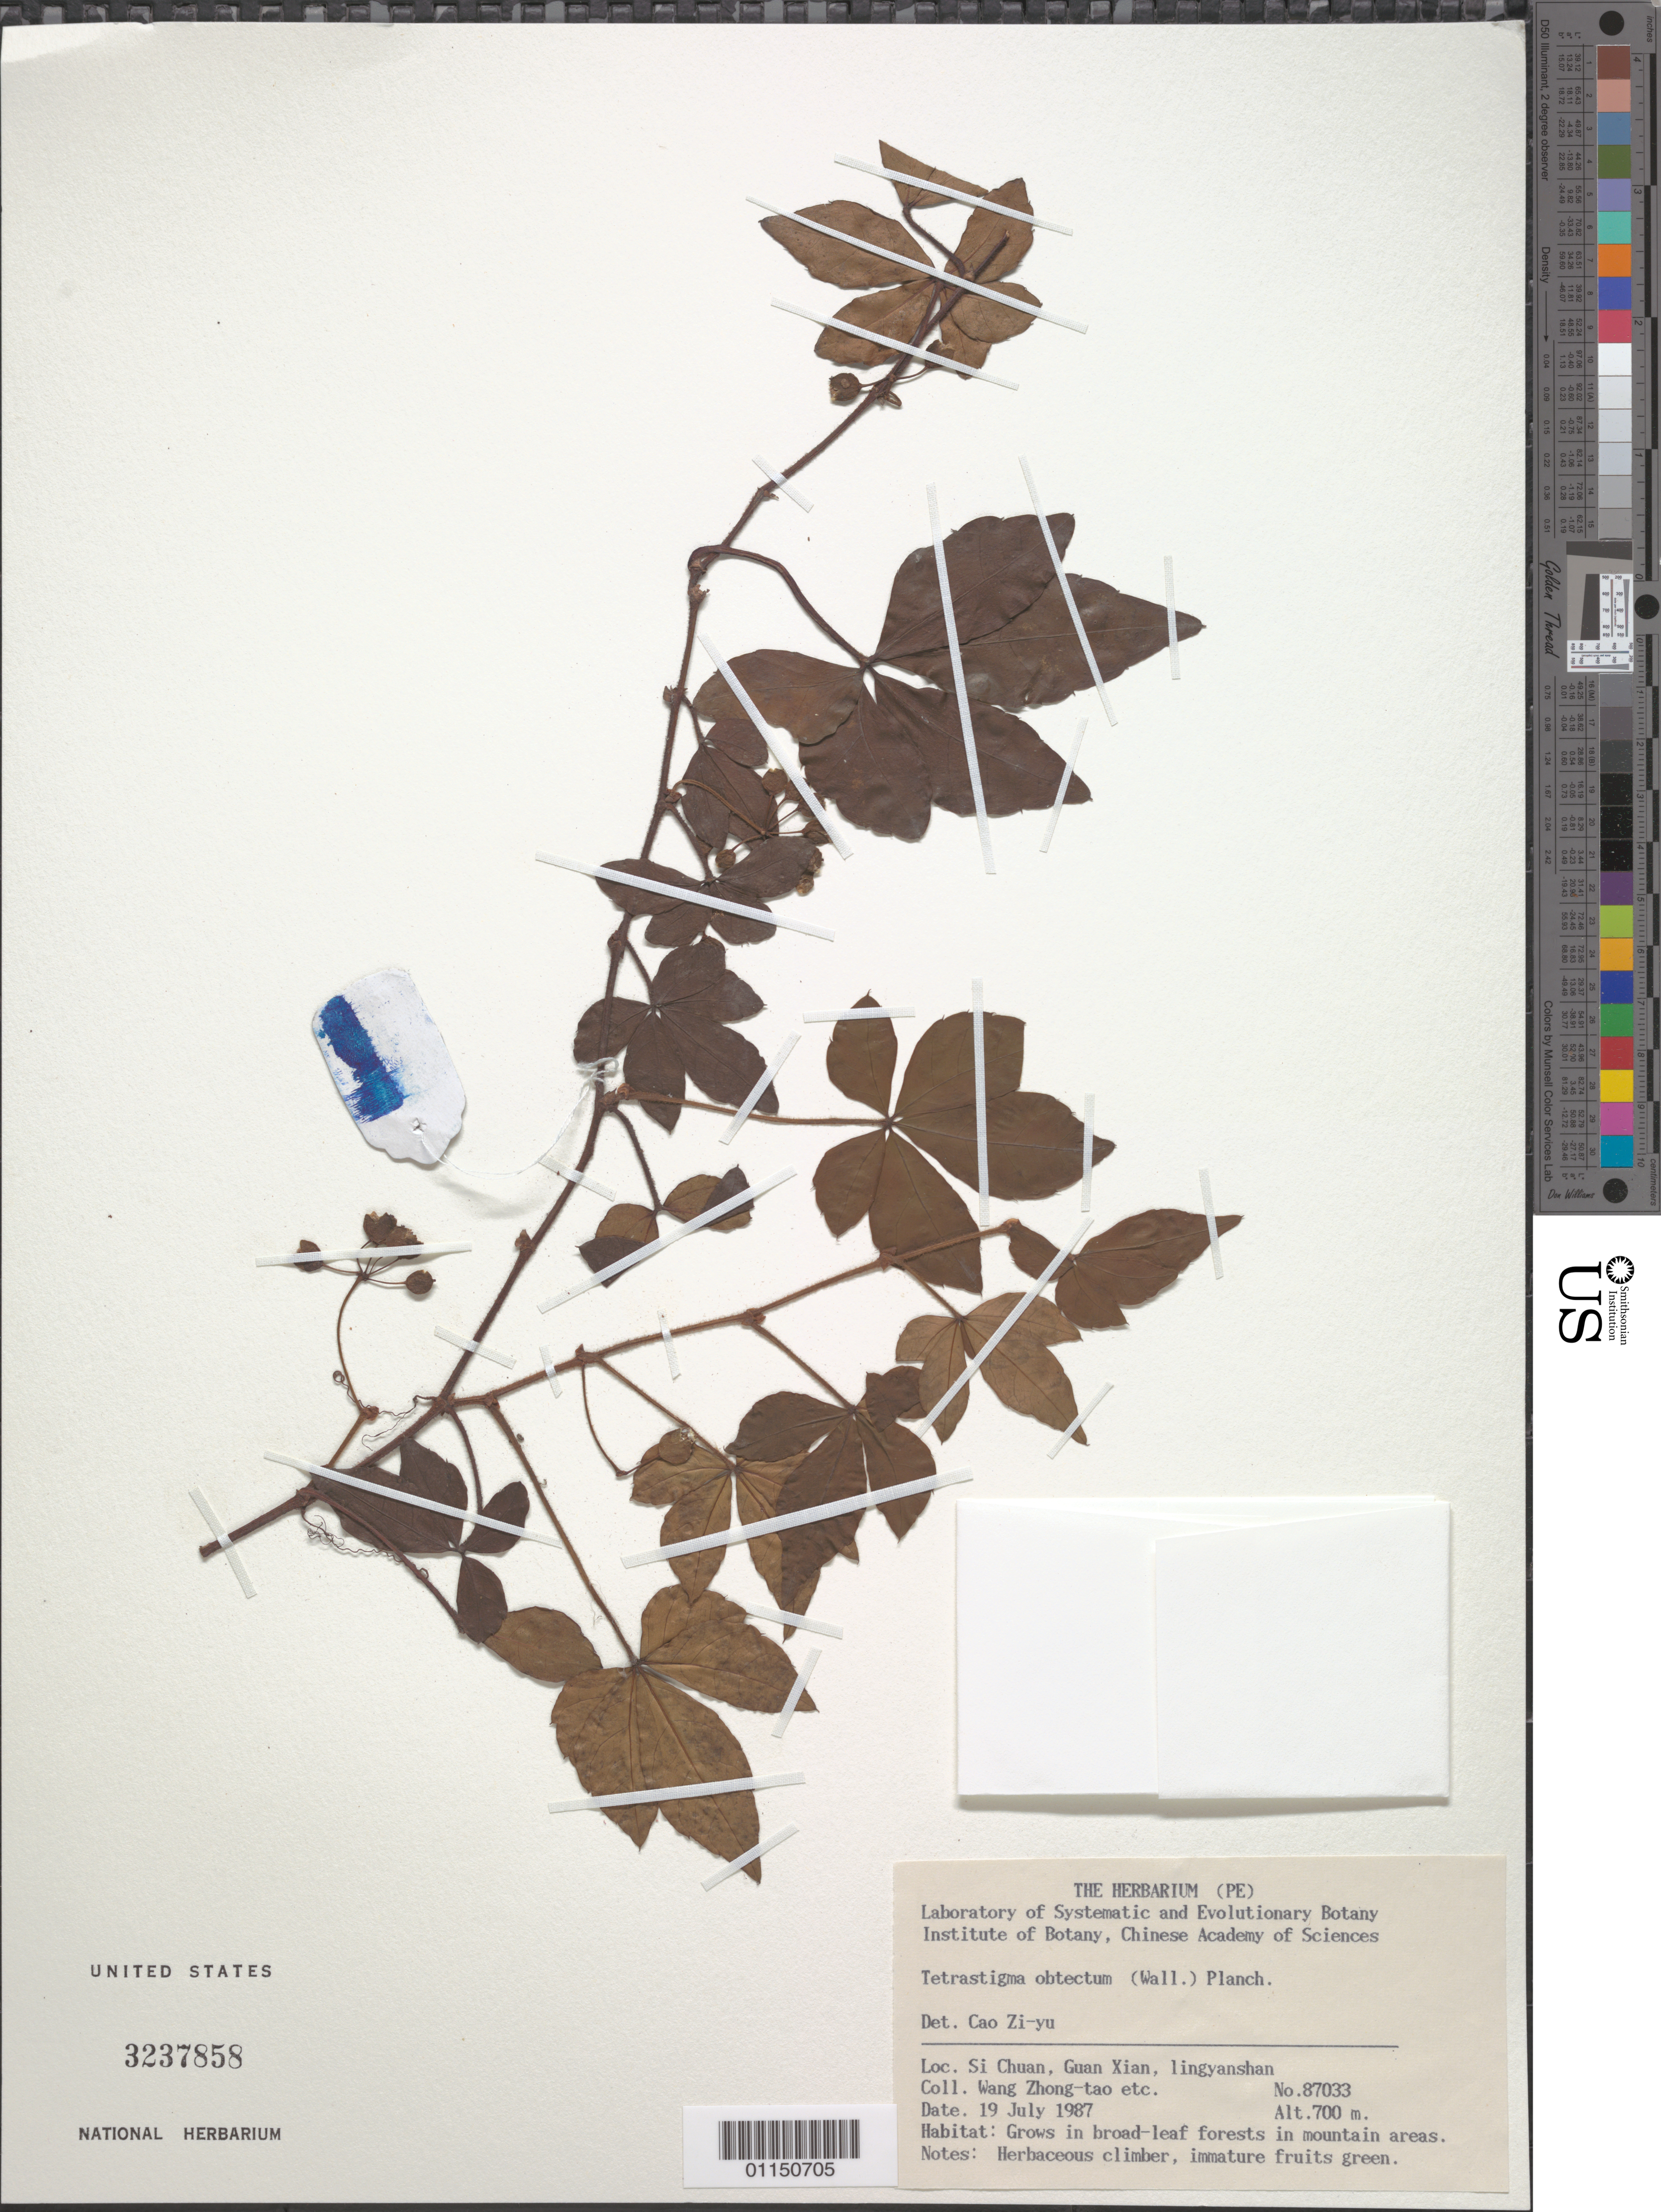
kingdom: Plantae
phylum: Tracheophyta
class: Magnoliopsida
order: Vitales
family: Vitaceae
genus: Tetrastigma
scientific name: Tetrastigma obtectum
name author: (Wall. ex Laws.) Planch. ex Franch.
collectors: W. Zhong-Tao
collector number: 87033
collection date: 1987-07-19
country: China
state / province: Sichuan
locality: Guan Xian, lingyanshan.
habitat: Grows in broad-leaf forests in mountain area. Herbaceous climber.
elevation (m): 700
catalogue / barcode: US 3237858